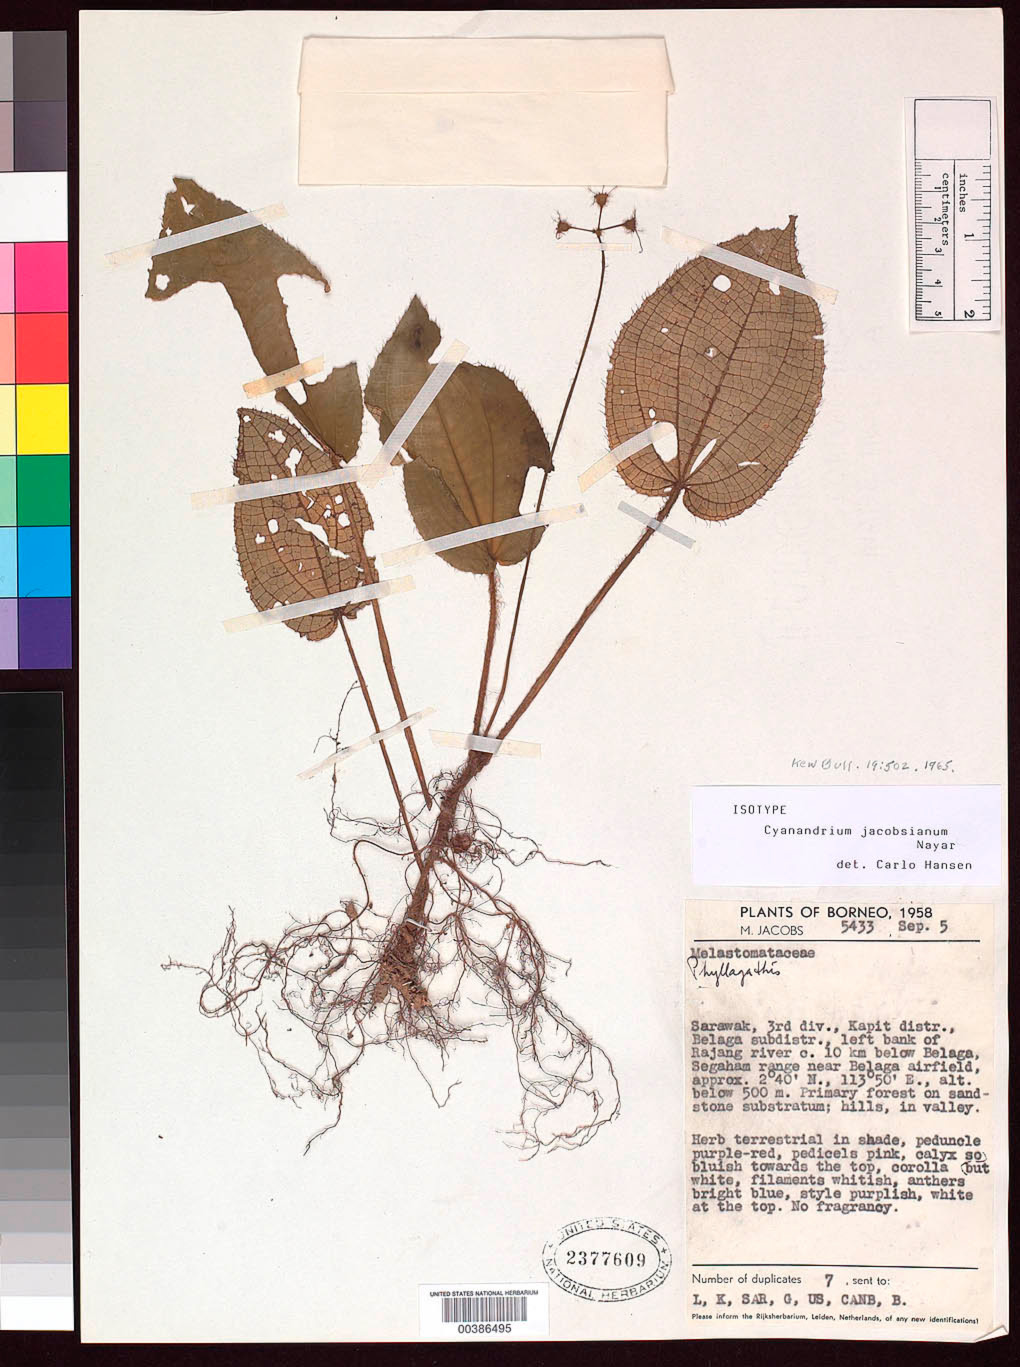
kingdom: Plantae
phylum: Tracheophyta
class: Magnoliopsida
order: Myrtales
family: Melastomataceae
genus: Cyanandrium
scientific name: Cyanandrium jacobsianum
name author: M.P. Nayar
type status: Isotype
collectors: M. R. Jacobs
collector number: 5433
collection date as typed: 05 Sep 1958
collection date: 1958-09-05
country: Malaysia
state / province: Sarawak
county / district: Kapit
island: Borneo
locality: Belaga Subdist., left bank of Rajang River, ca. 10 km below Belaga, Segaham Range near Belaga airstrip.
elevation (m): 500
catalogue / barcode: US 2377609